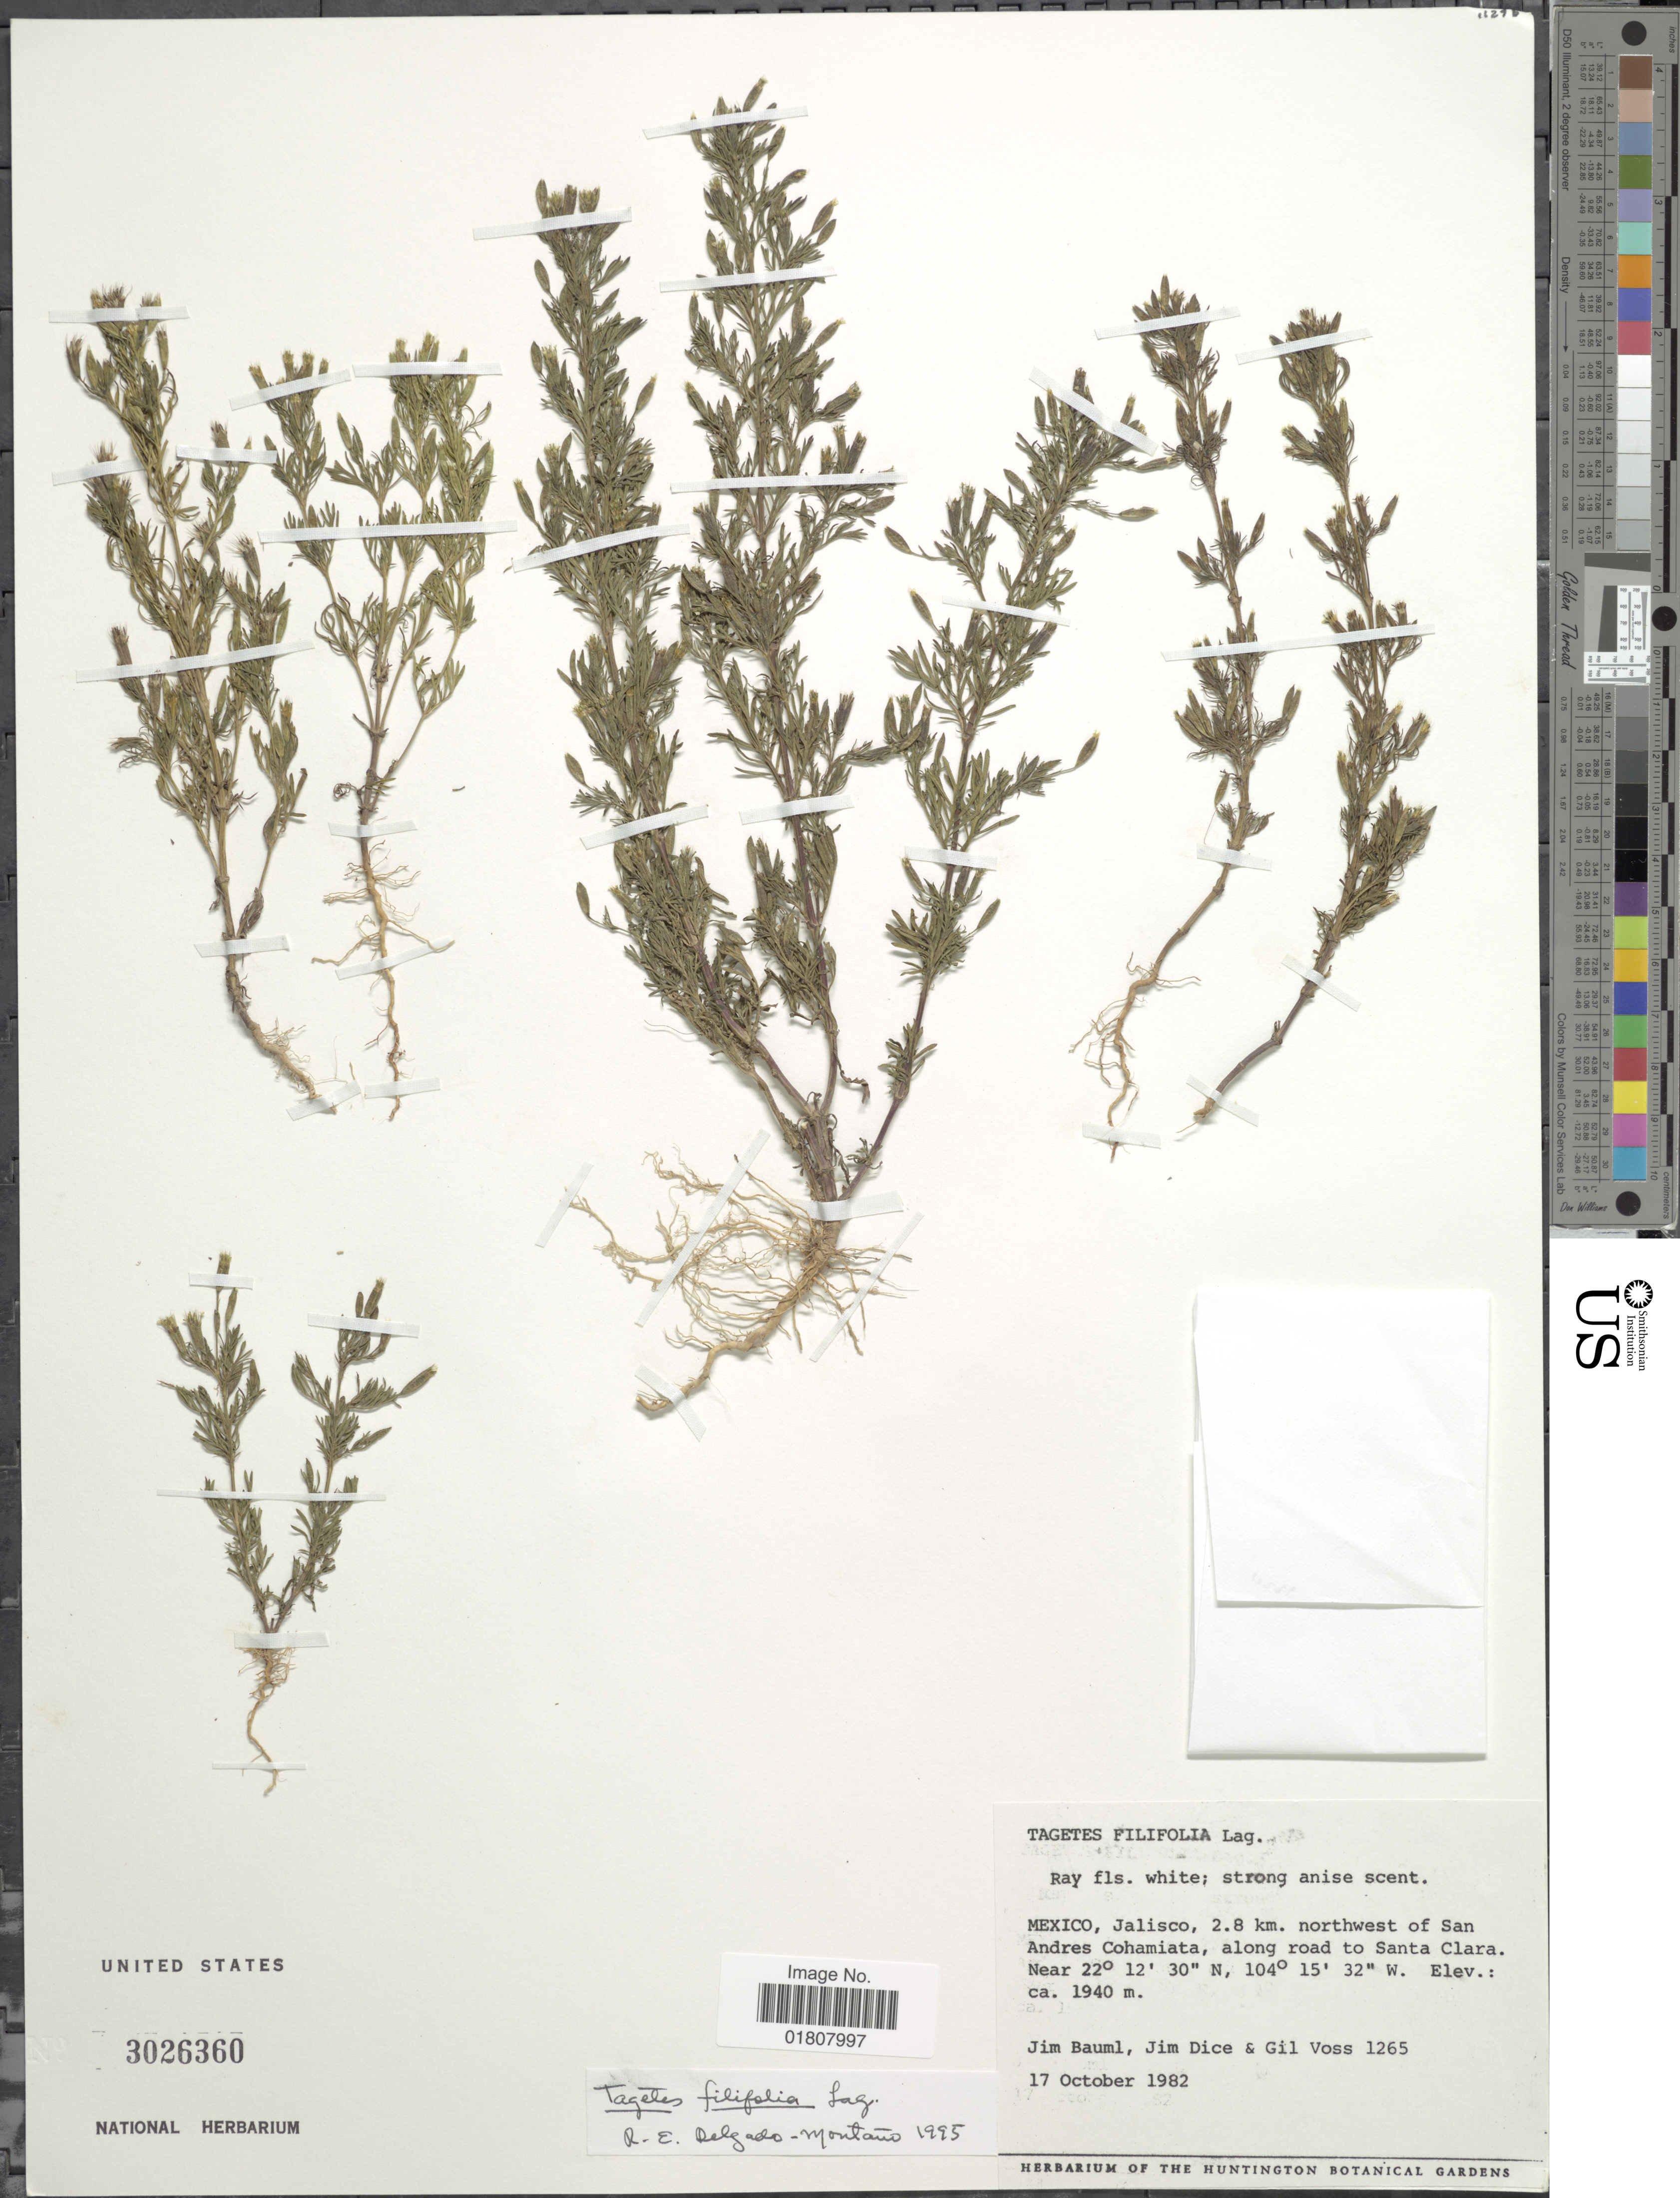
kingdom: Plantae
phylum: Tracheophyta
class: Magnoliopsida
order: Asterales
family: Asteraceae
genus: Tagetes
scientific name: Tagetes filifolia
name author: Lag.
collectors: J. Bauml, J. Dice & G. Voss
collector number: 1265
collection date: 1982-10-17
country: Mexico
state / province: Jalisco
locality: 2.8 km northwest of San Andres Cohamiata, along road to Santa Clara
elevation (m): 1940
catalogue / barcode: US 3026360